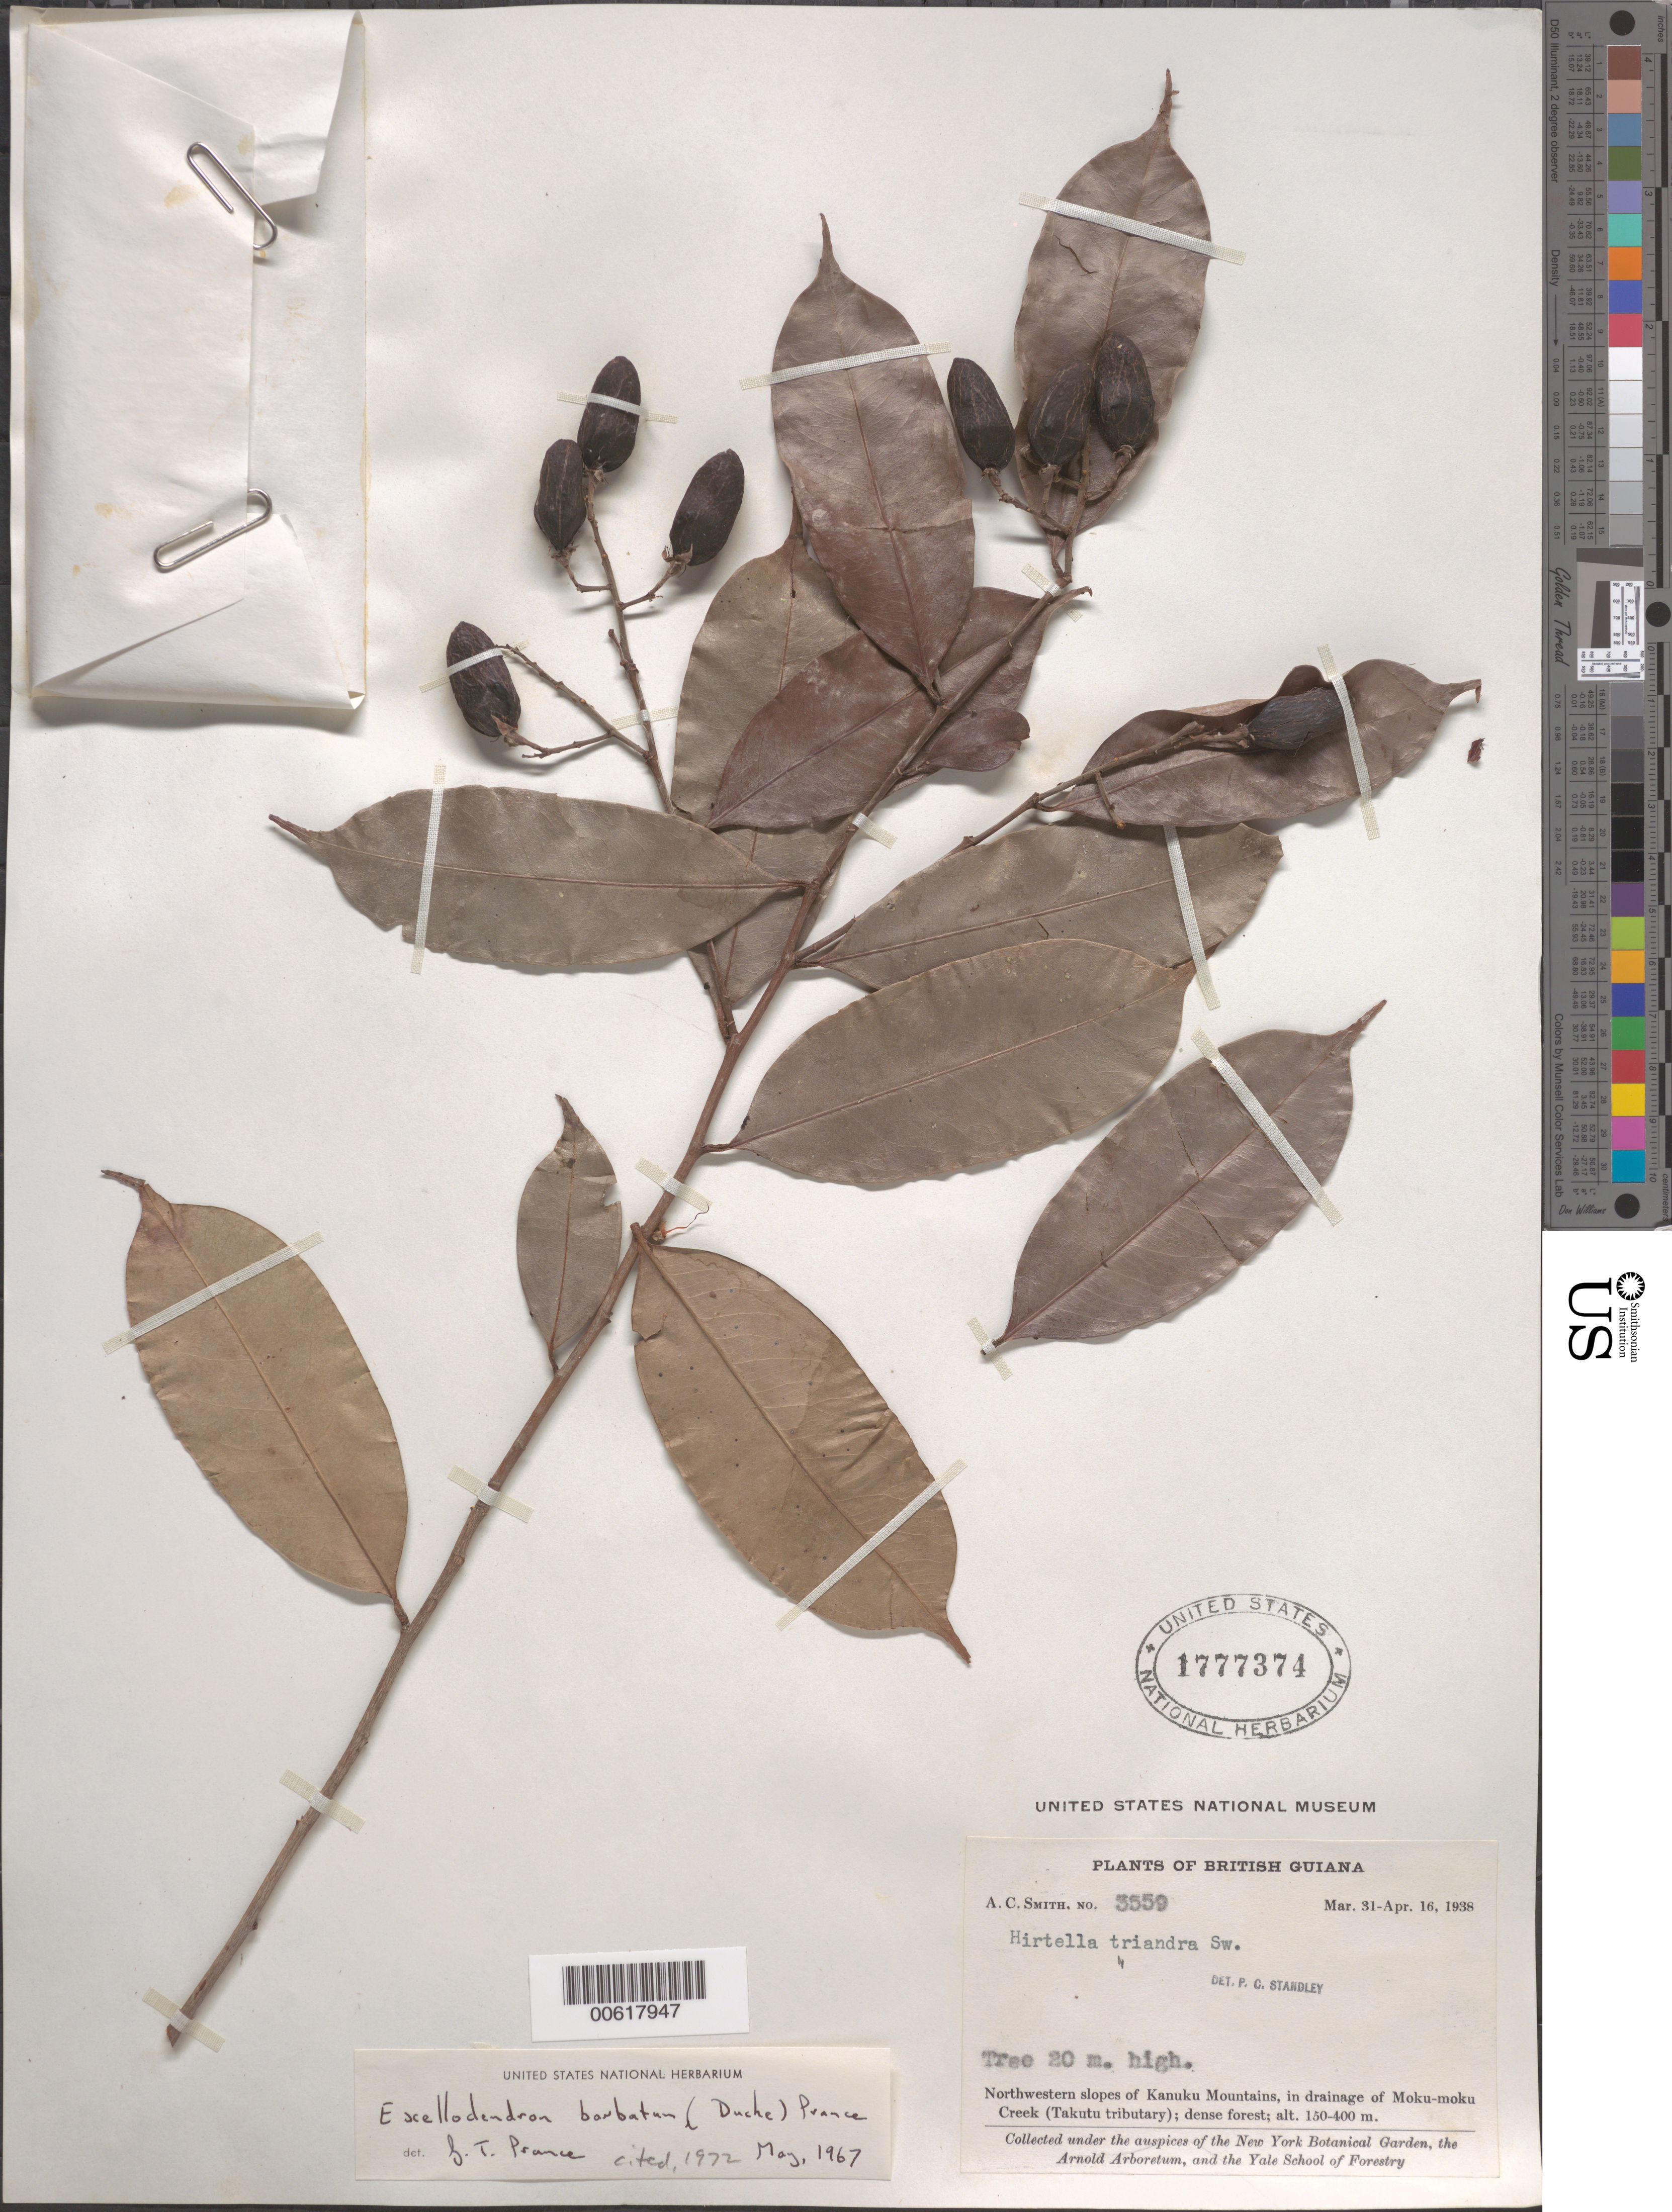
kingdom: Plantae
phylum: Tracheophyta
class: Magnoliopsida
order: Malpighiales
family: Chrysobalanaceae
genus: Exellodendron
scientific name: Exellodendron barbatum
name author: (Ducke) Prance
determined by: Prance, G. T.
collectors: A. C. Smith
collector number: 3559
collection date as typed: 31-Mar-38 to 16-Apr-38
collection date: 1938-03-31/1938-04-16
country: Guyana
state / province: U. Takutu-U. Essequibo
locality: Kanuku Mts., NW slopes, in drainage of Moku-moku Creek (Takutu tributary)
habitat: Dense forest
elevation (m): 150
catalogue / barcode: US 1777374